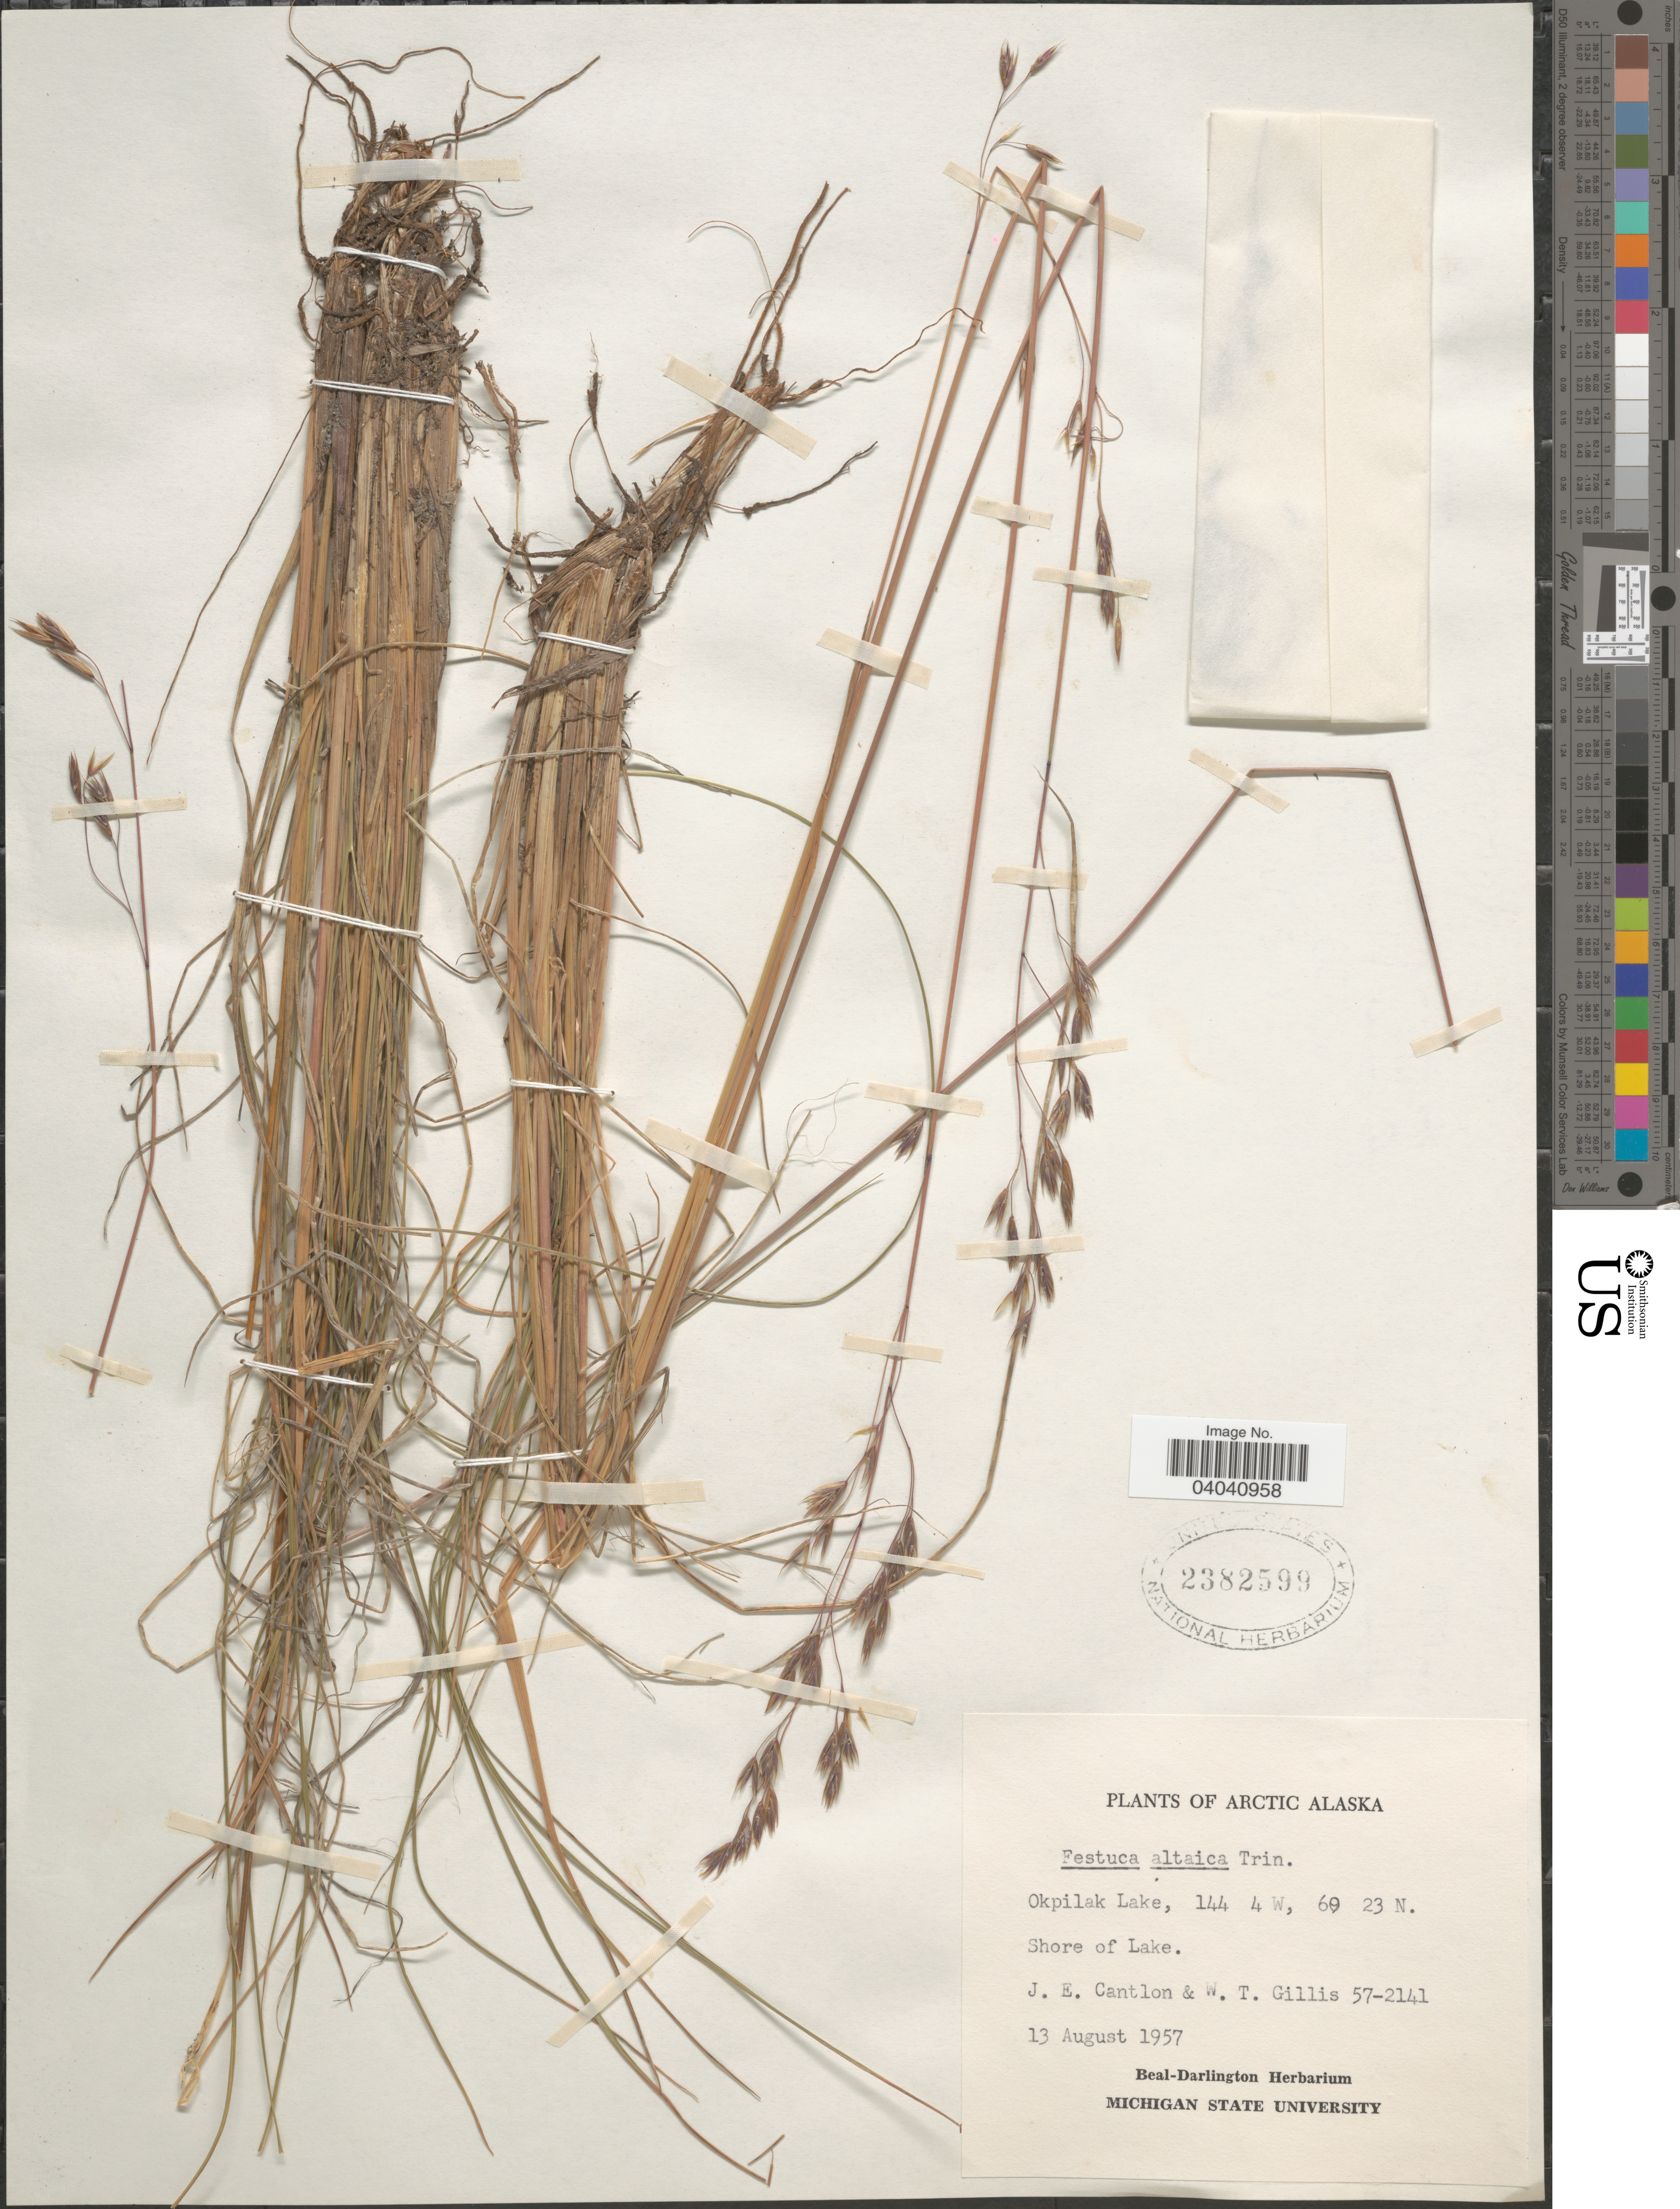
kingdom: Plantae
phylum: Tracheophyta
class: Liliopsida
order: Poales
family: Poaceae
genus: Festuca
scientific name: Festuca altaica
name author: Trin.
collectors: J. Cantlon & W. T. Gillis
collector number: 57-2141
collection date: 1957-08-13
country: United States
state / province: Alaska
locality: Arctic Alaska. Okpilak Lake. Shore of Lake.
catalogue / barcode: US 2382599